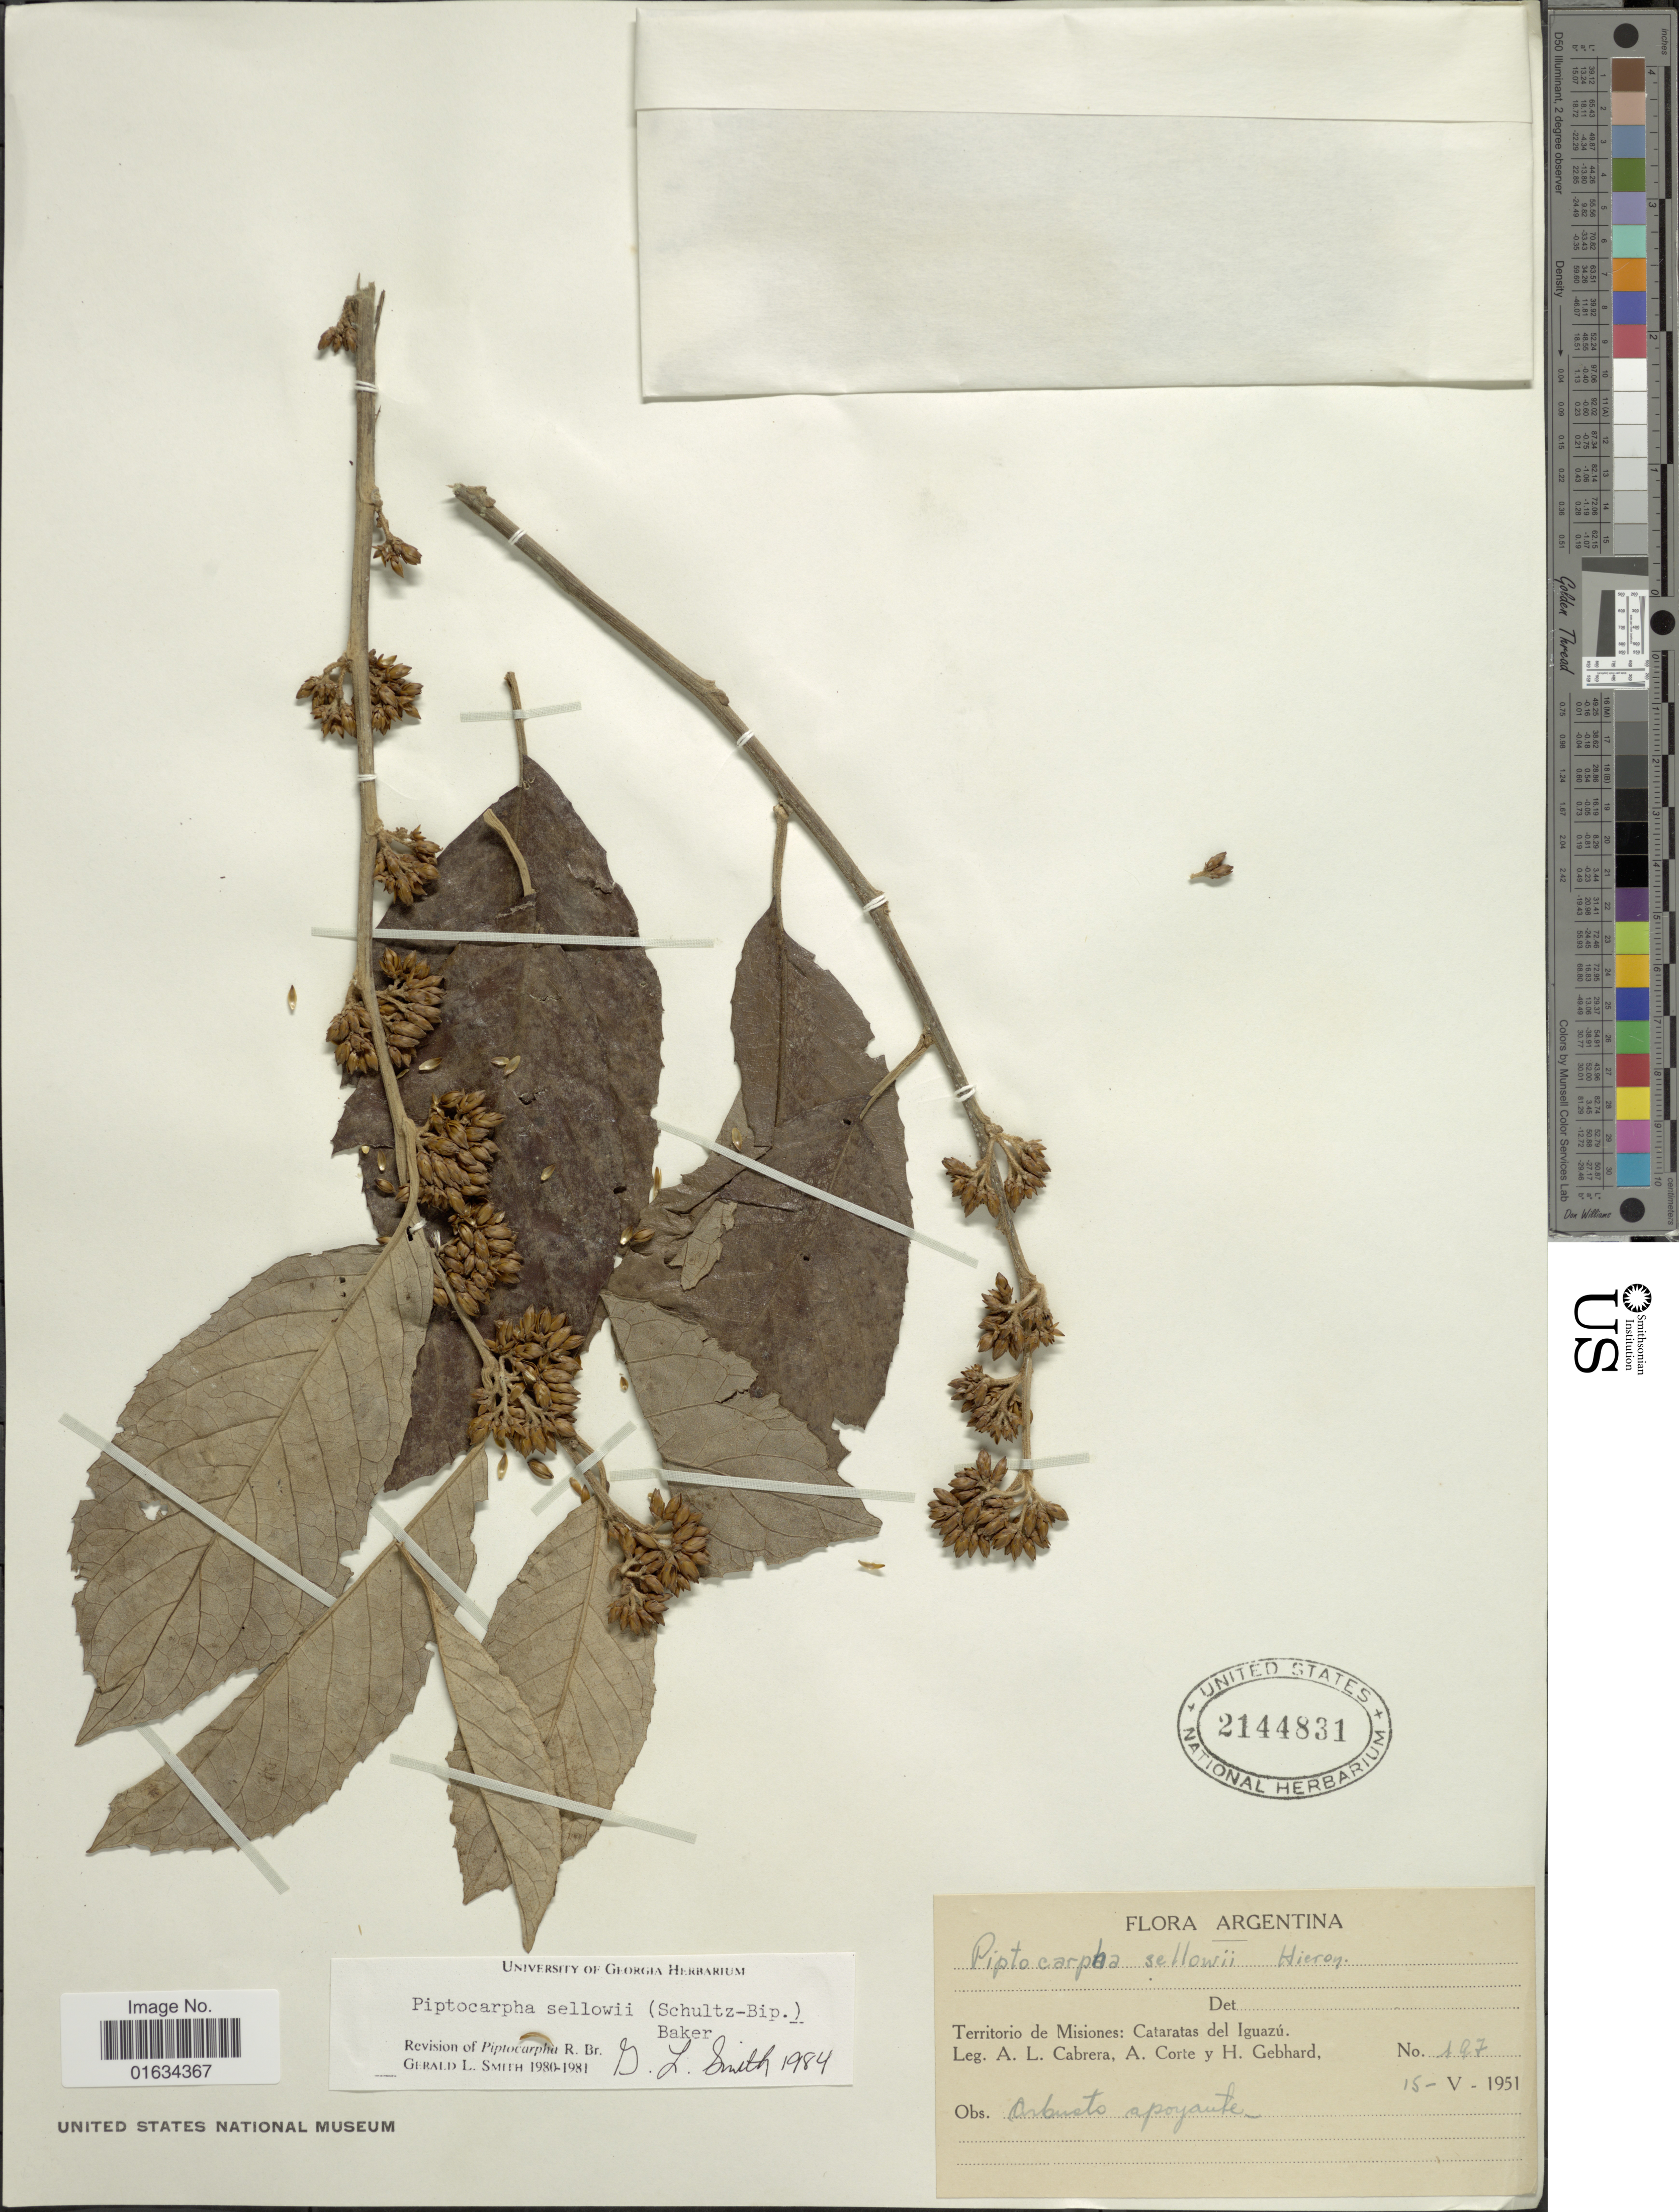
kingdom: Plantae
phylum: Tracheophyta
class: Magnoliopsida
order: Asterales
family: Asteraceae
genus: Piptocarpha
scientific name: Piptocarpha sellovii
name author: (Sch. Bip.) Baker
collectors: A. L. Cabrera, A. Corte & H. Gebhard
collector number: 197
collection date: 1951-05-15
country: Argentina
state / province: Misiones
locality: Cataratas del Iguazú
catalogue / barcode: US 2144831